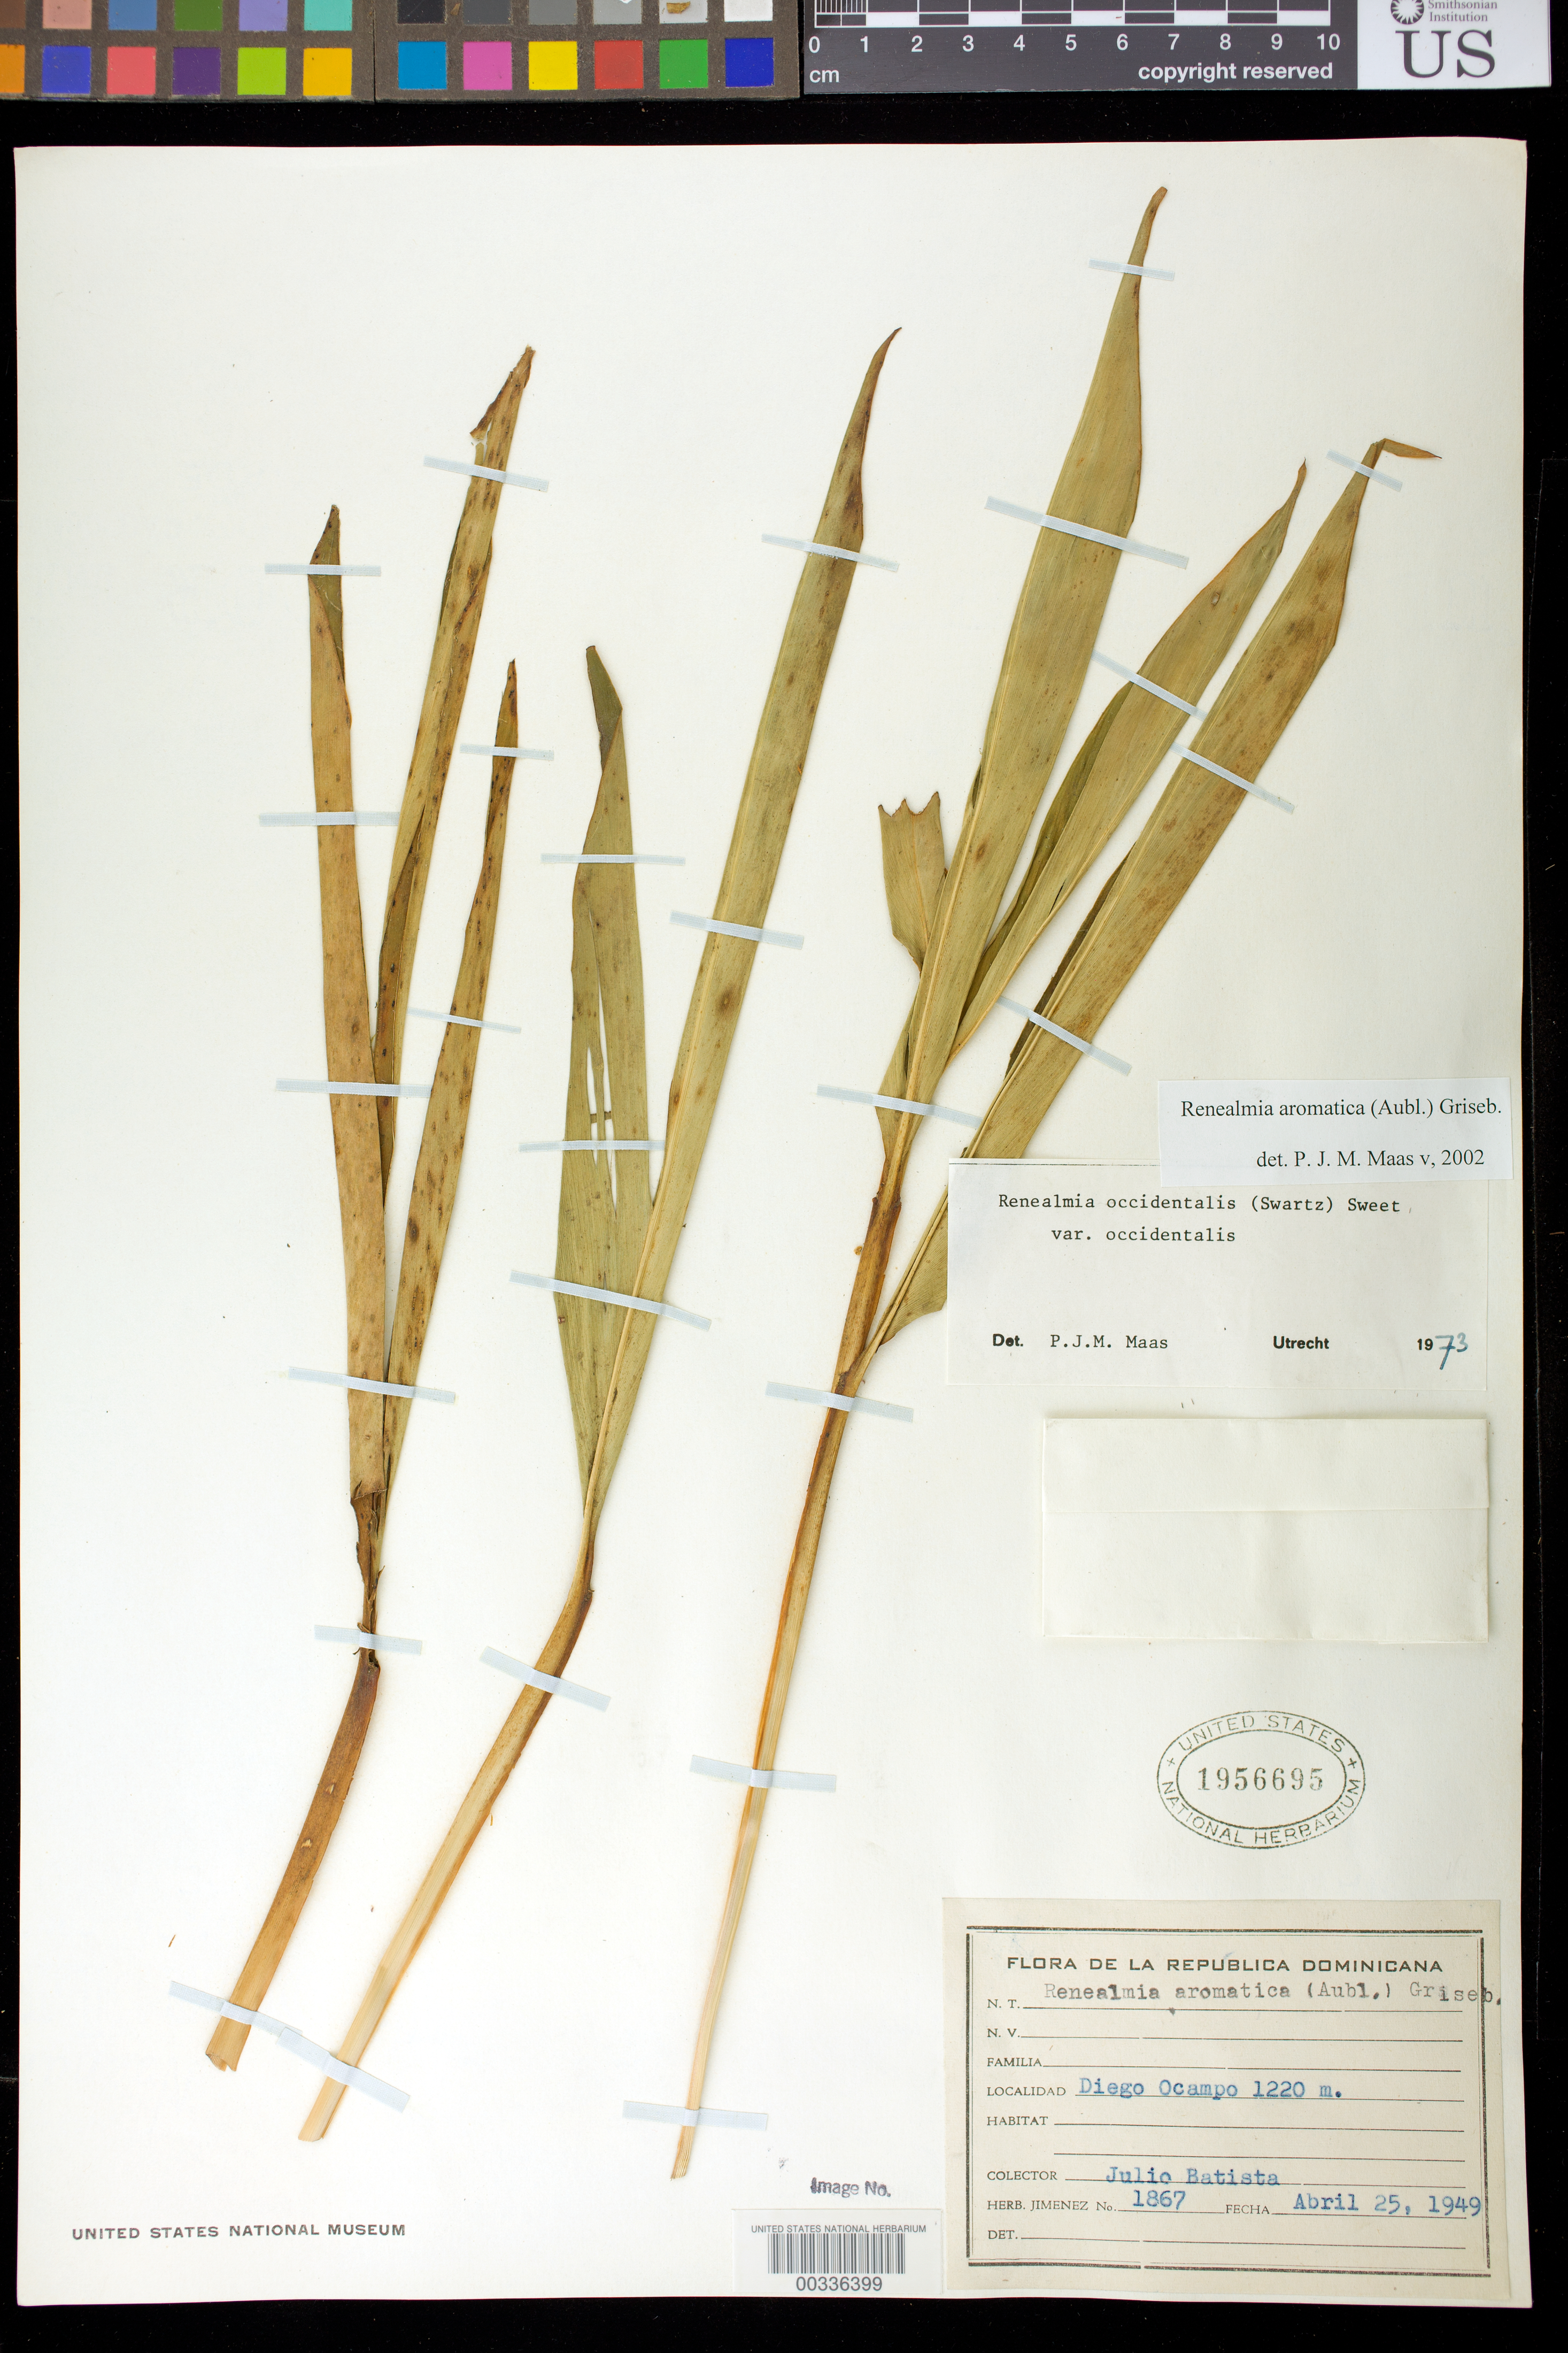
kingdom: Plantae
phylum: Tracheophyta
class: Liliopsida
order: Zingiberales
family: Zingiberaceae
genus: Renealmia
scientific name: Renealmia aromatica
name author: (Aubl.) Griseb.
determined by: Maas, Paul J. M.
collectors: J. Batista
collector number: Herb. Jimenez # 1867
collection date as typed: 25 Apr 1949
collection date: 1949-04-25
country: Dominican Republic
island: Hispaniola Island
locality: Diego ocampo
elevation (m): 1220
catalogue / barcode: US 1956695